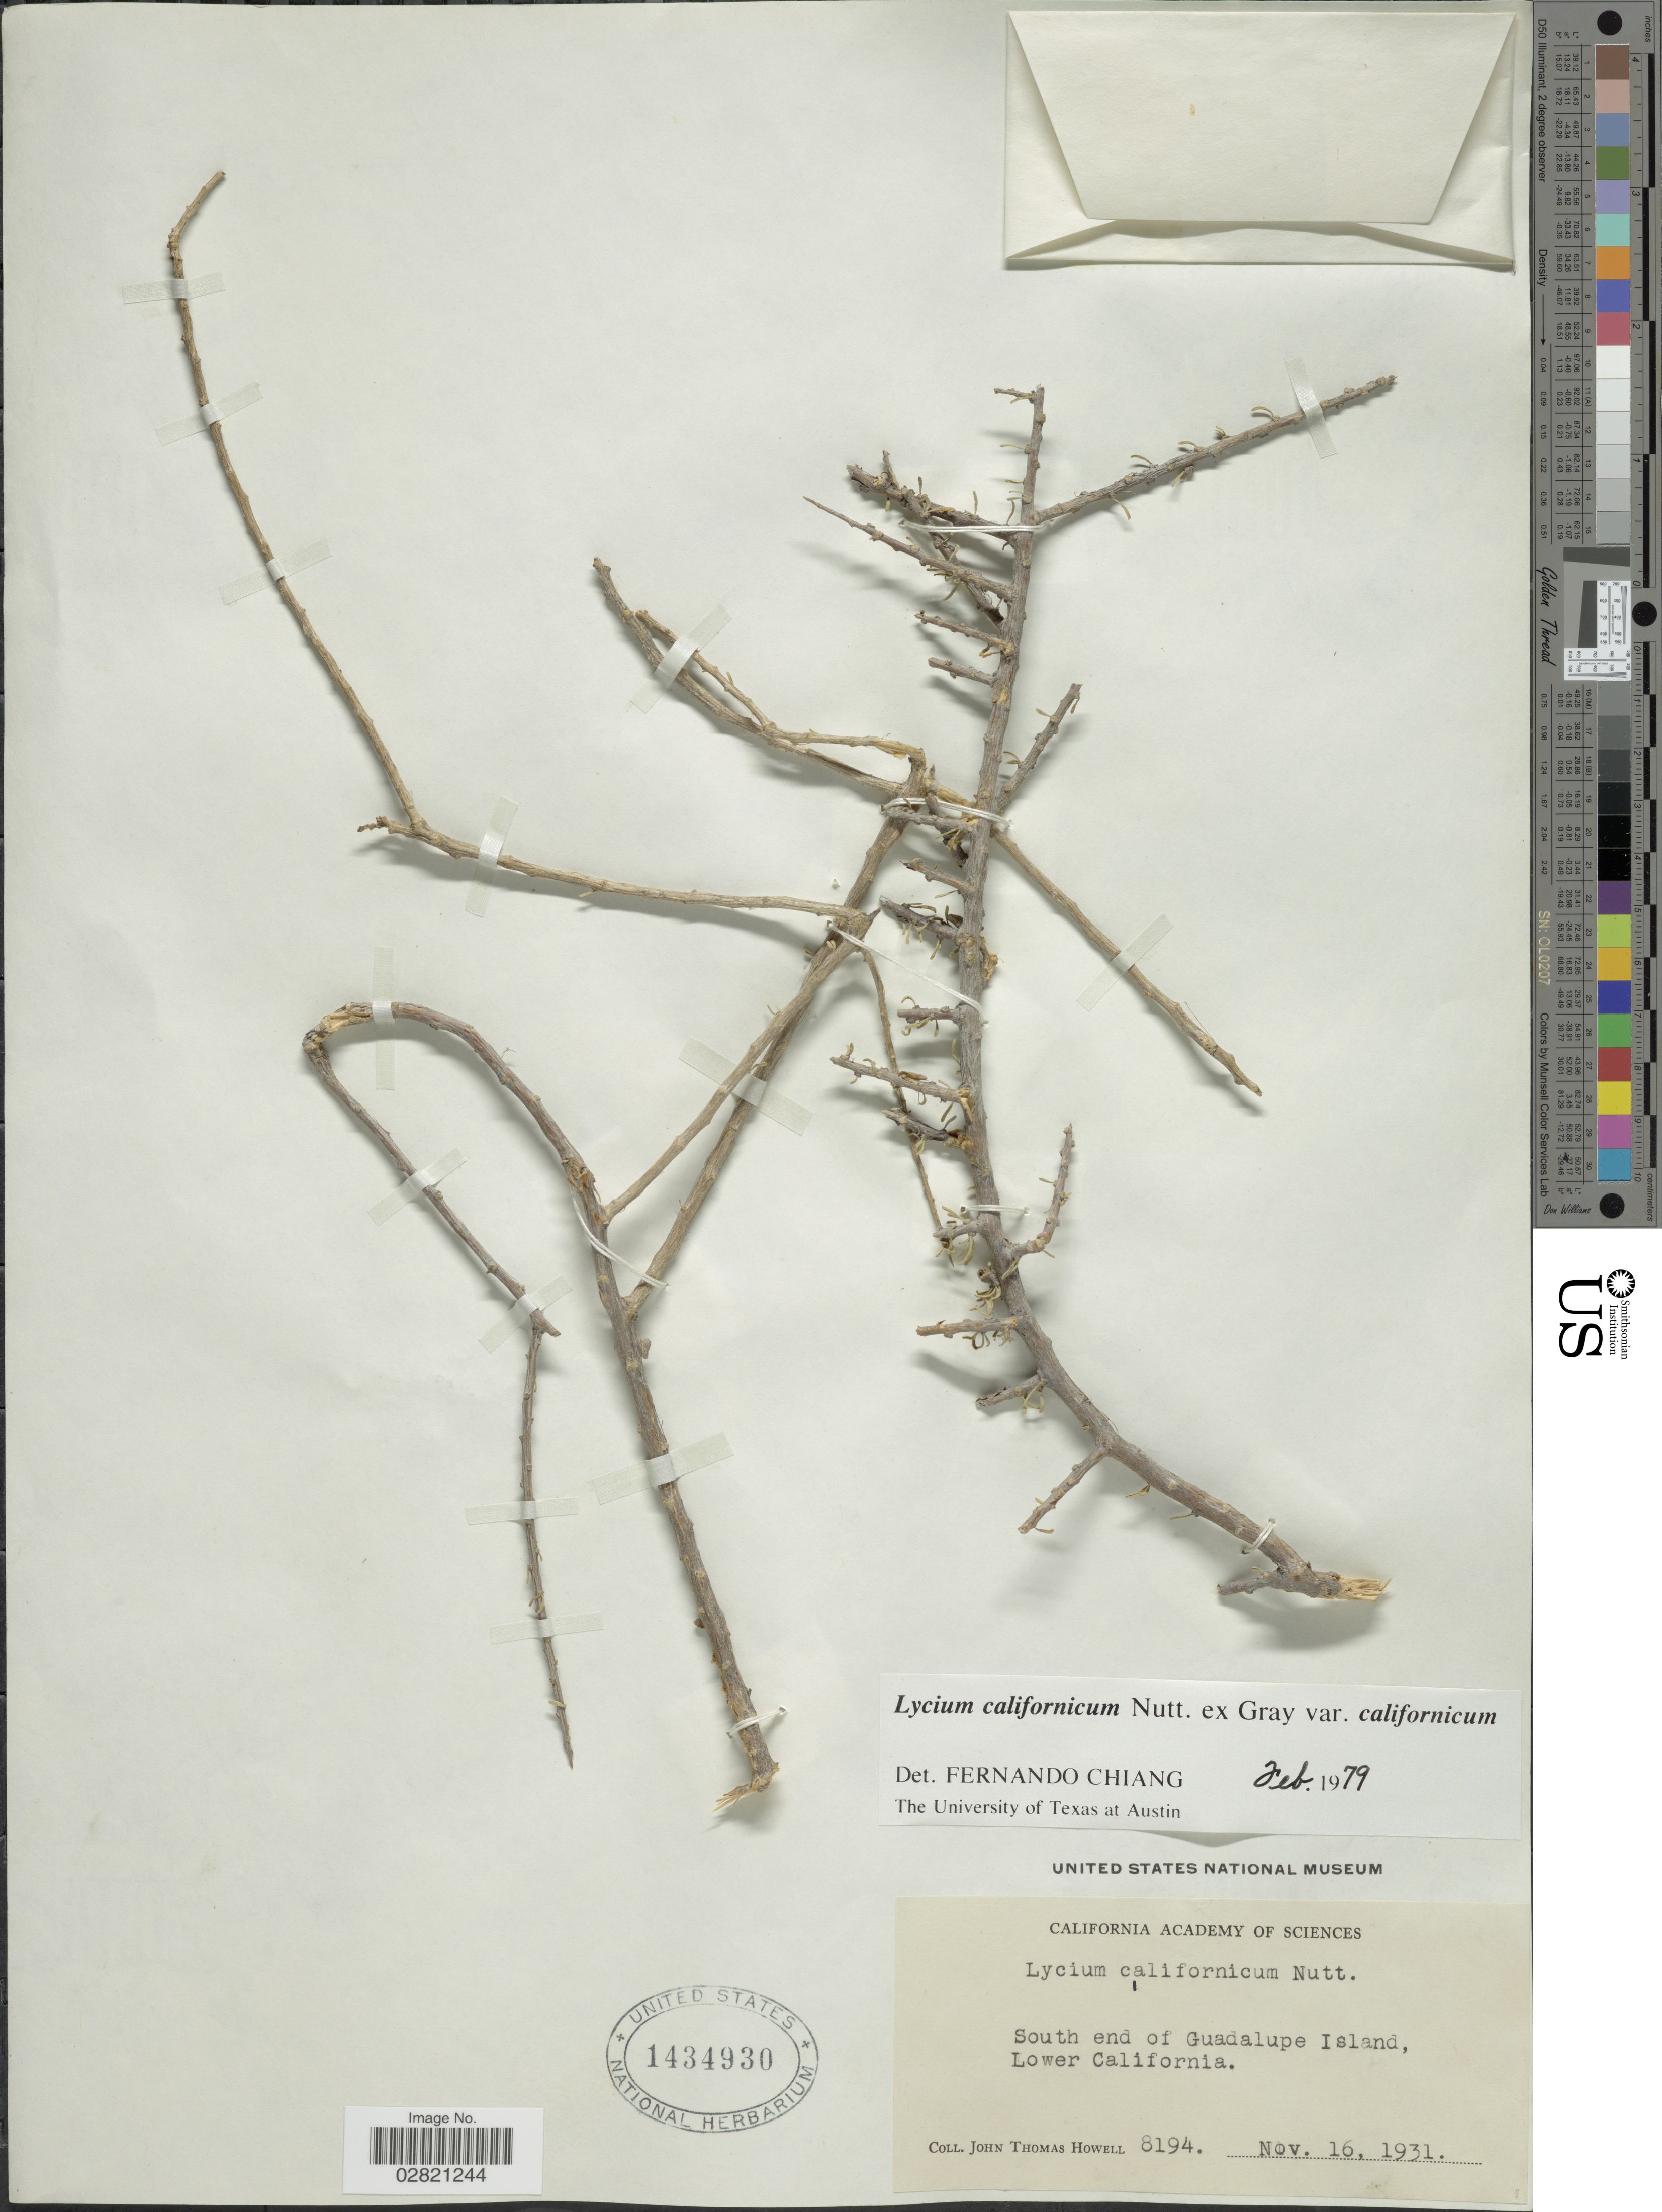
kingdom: Plantae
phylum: Tracheophyta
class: Magnoliopsida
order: Solanales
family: Solanaceae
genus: Lycium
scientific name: Lycium californicum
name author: Nutt. ex A. Gray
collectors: J. T. Howell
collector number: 8194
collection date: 1931-11-16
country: Mexico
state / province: Baja California Norte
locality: South end of Guadalupe Island, Lower California.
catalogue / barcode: US 1434930